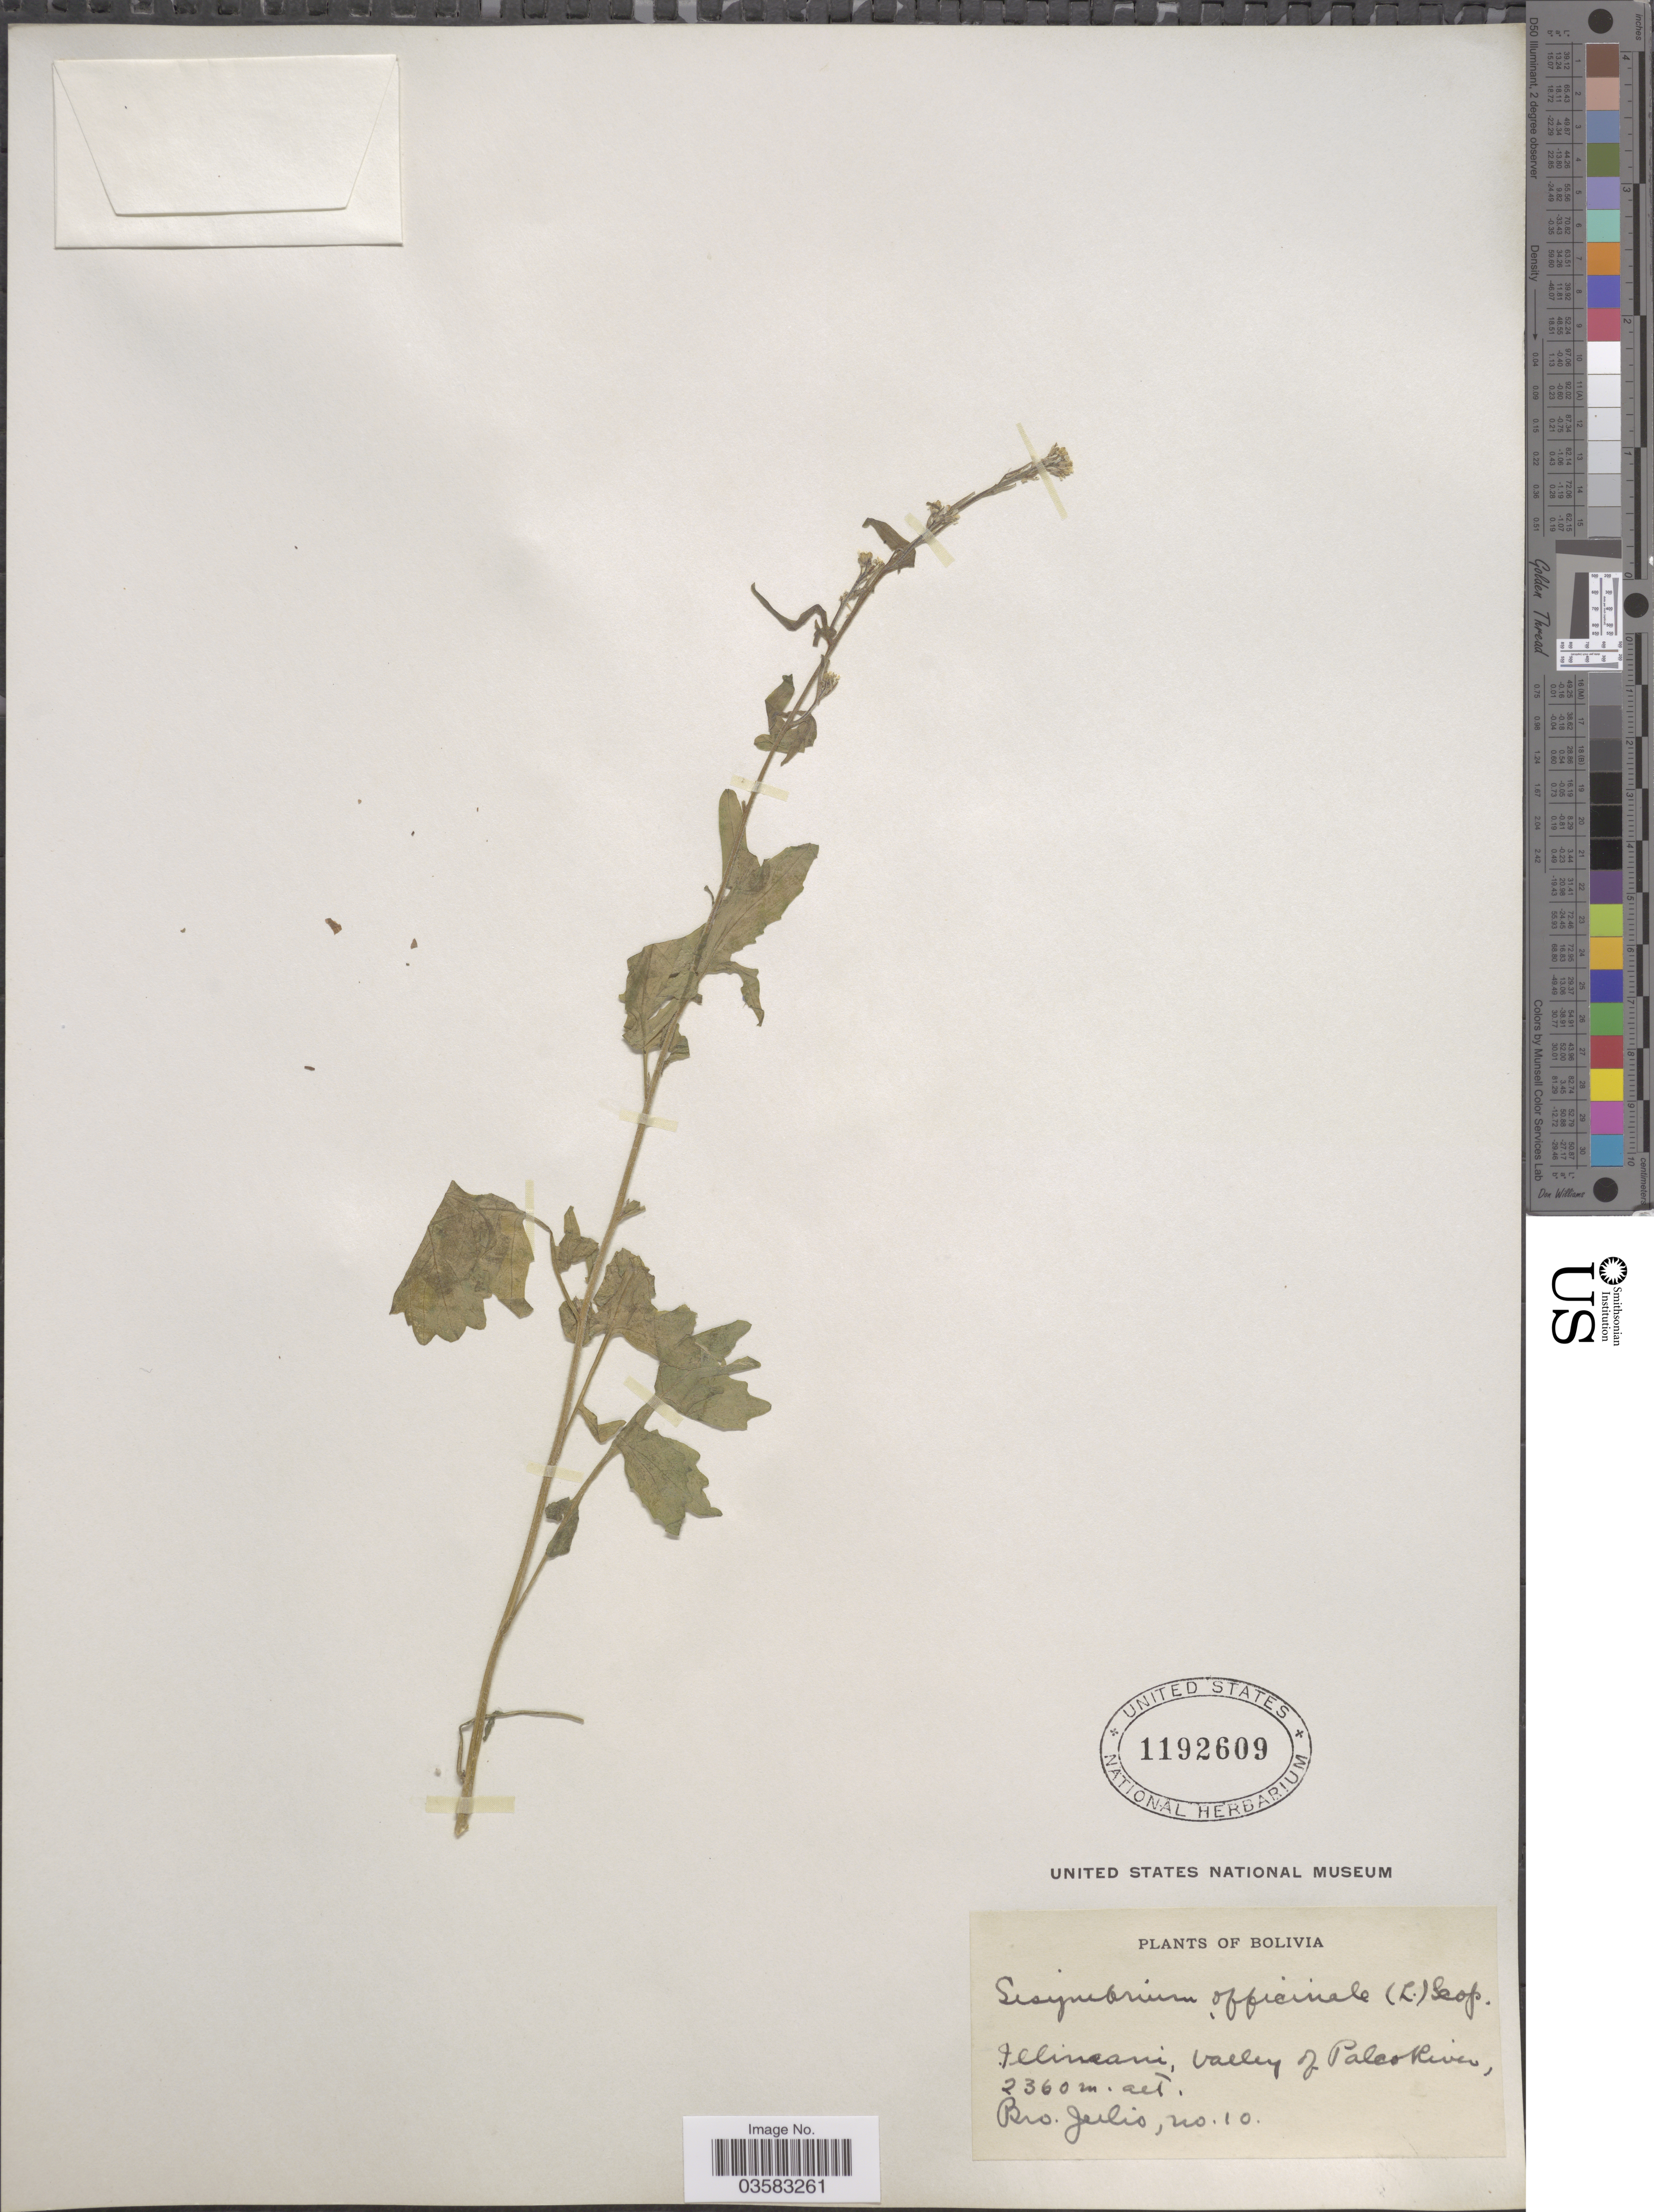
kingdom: Plantae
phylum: Tracheophyta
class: Magnoliopsida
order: Brassicales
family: Brassicaceae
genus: Sisymbrium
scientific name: Sisymbrium officinale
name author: (L.) Scop.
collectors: Bro. Julio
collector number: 10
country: Bolivia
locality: Illimani, Valley of Palca River.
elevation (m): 2360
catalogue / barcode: US 1192609